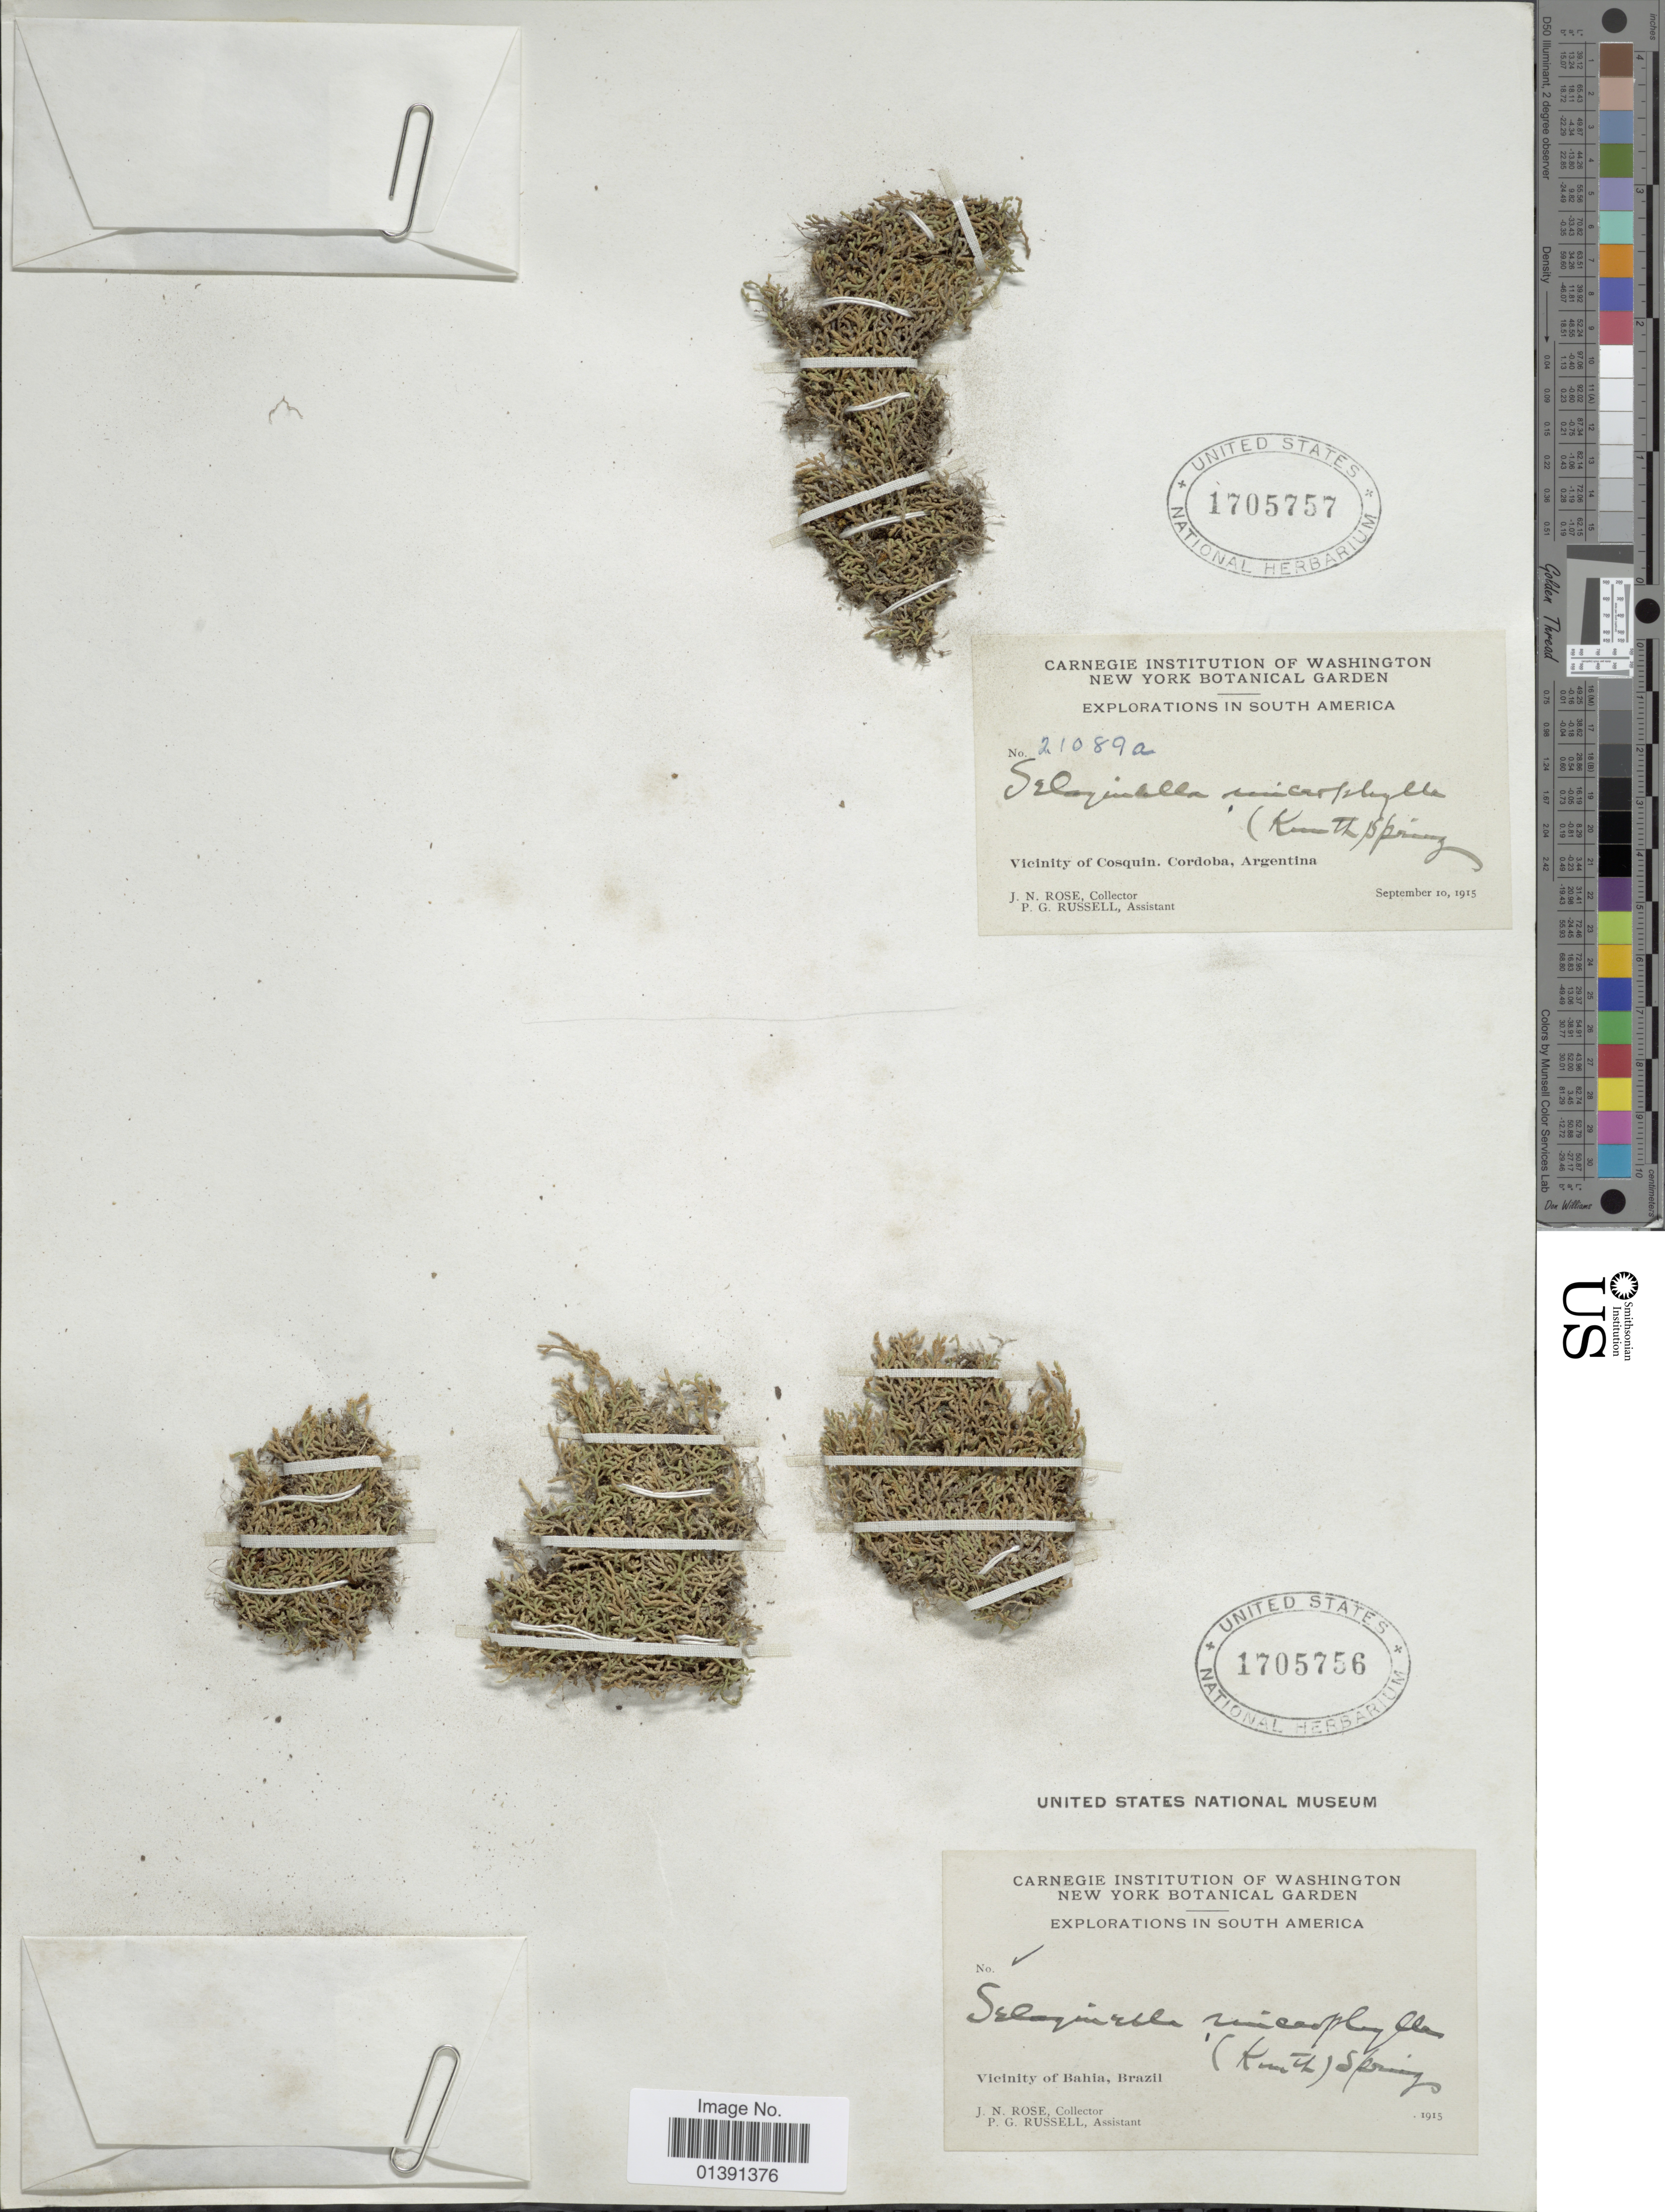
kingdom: Plantae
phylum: Tracheophyta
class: Lycopodiopsida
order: Selaginellales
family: Selaginellaceae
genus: Selaginella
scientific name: Selaginella microphylla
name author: (Kunth) Spring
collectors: J. N. Rose & P. G. Russell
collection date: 1915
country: Brazil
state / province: Bahia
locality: Vicinity of Bahia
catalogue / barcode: US 1705756